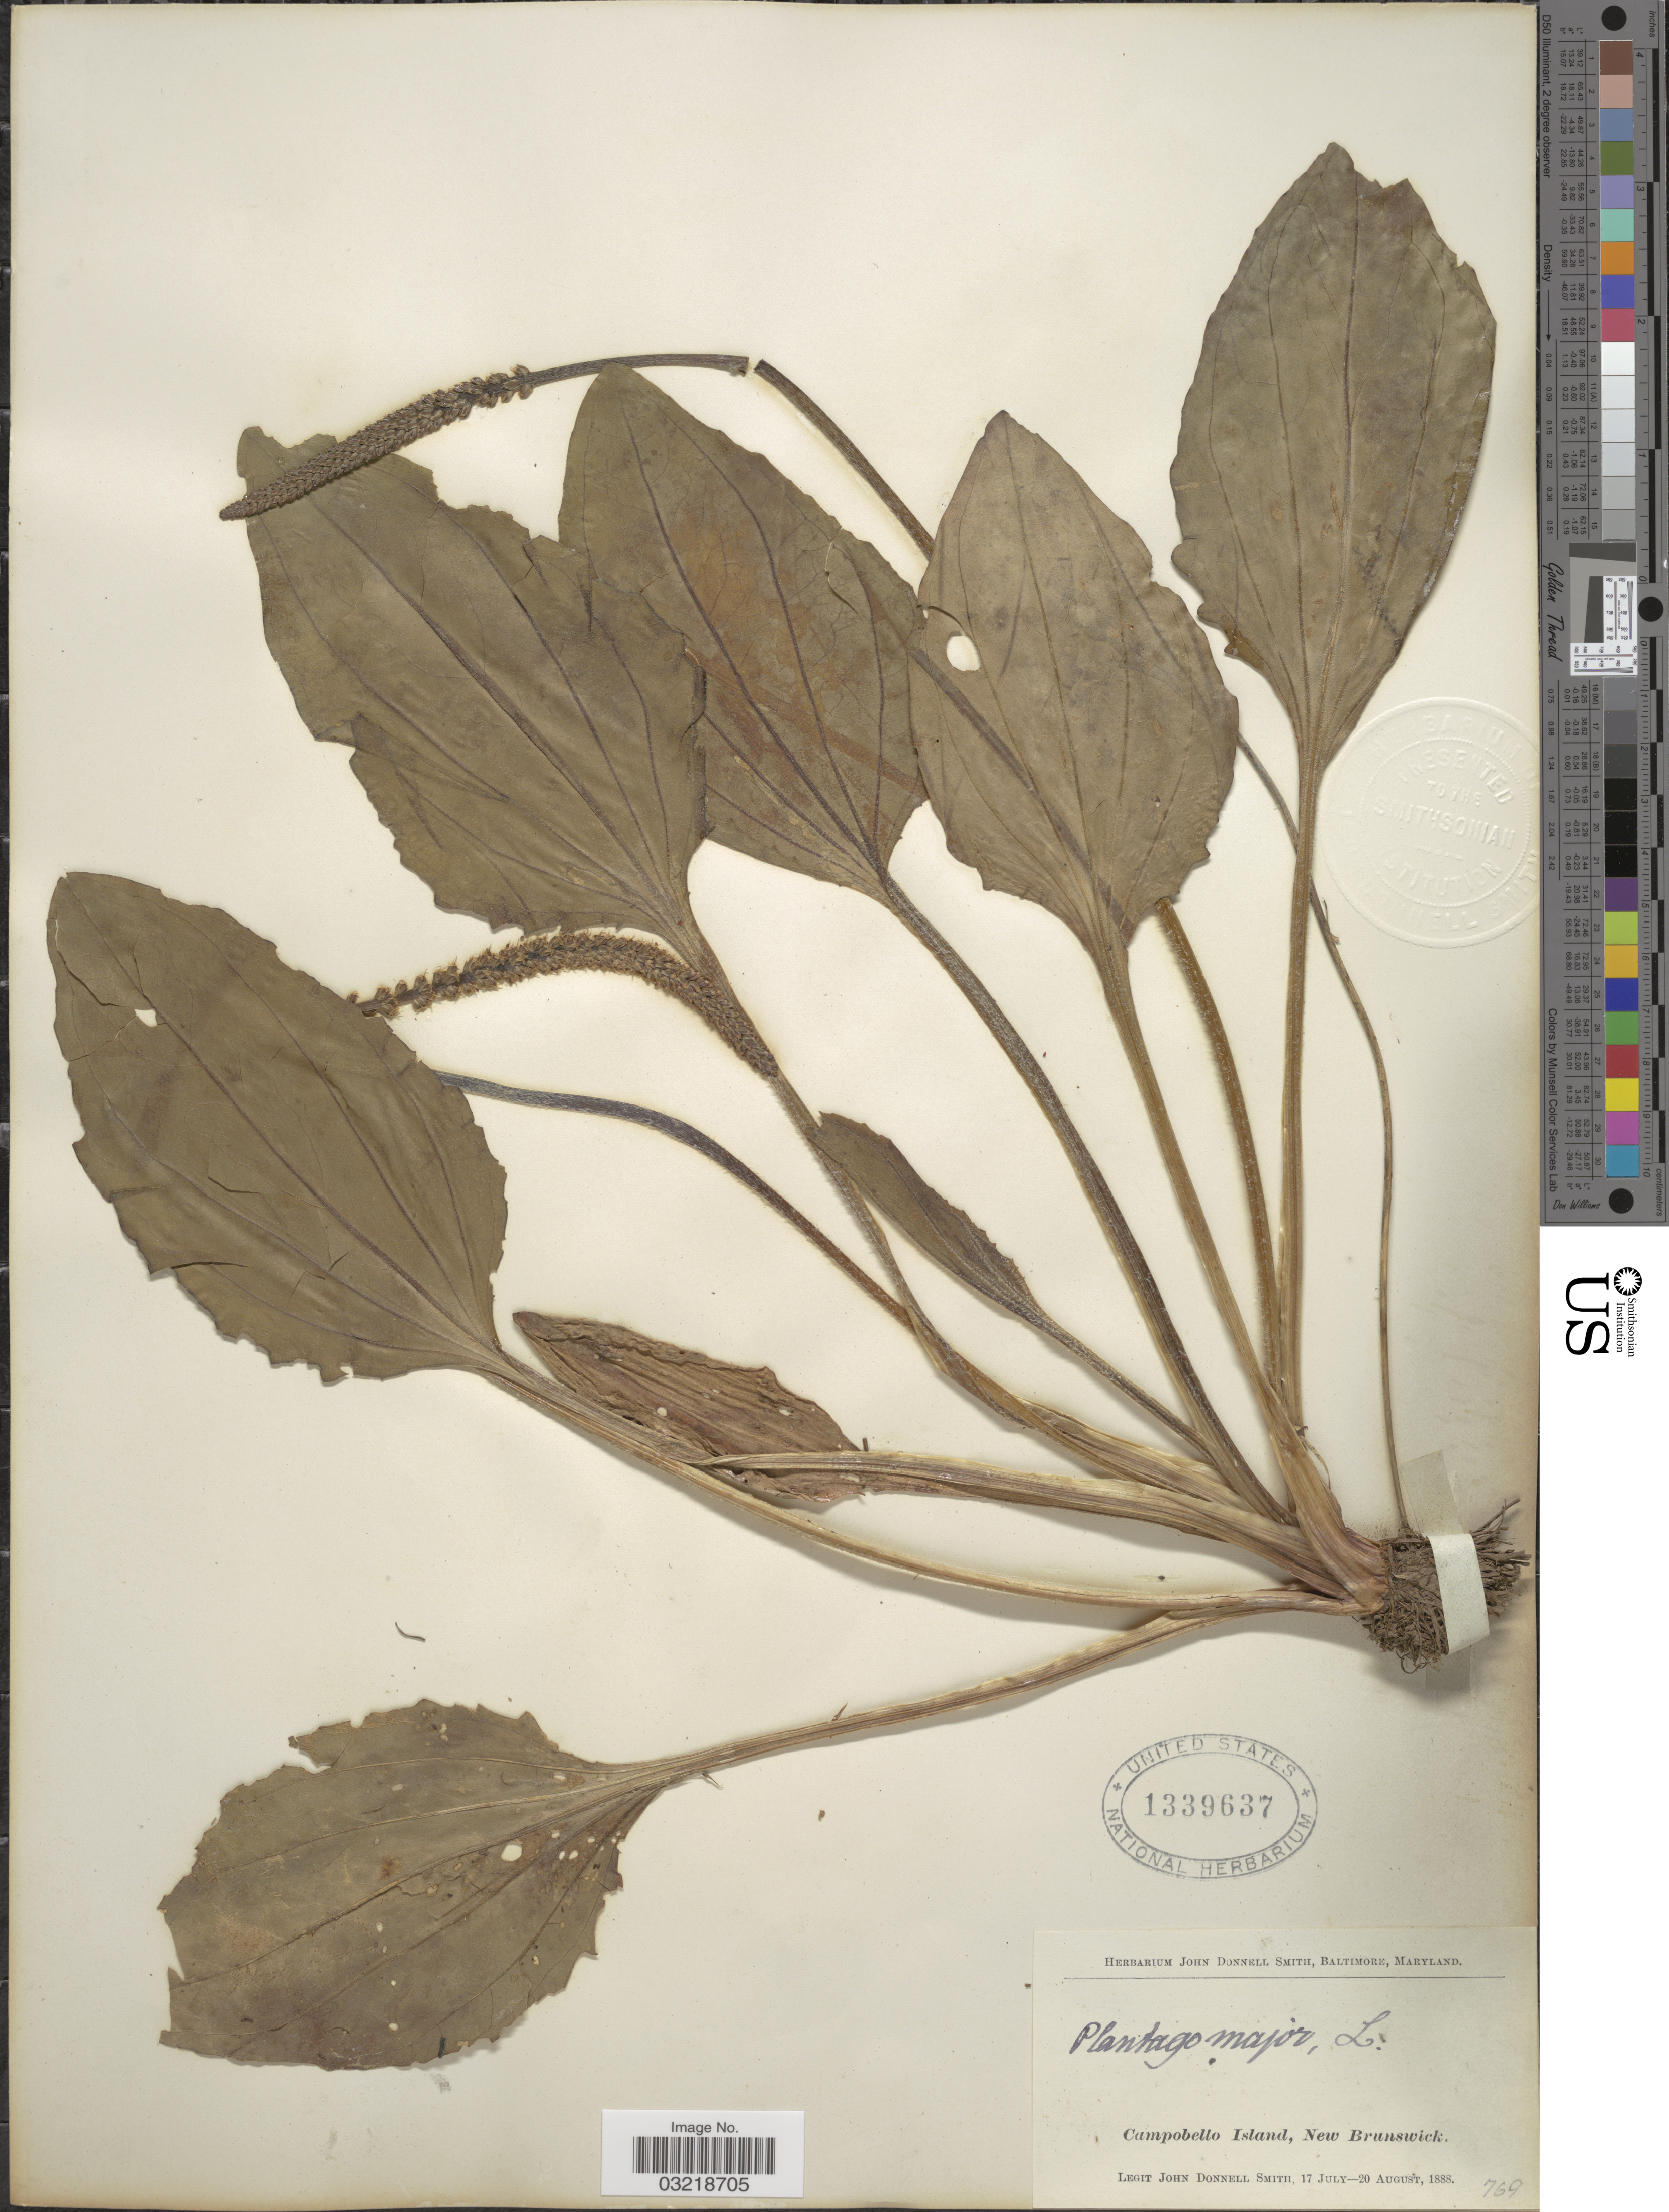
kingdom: Plantae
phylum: Tracheophyta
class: Magnoliopsida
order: Lamiales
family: Plantaginaceae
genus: Plantago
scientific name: Plantago major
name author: L.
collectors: J. Donnell Smith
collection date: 1888-07-17/1888-08-20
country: Canada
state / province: New Brunswick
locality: Campobello Island.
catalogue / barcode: US 1339637